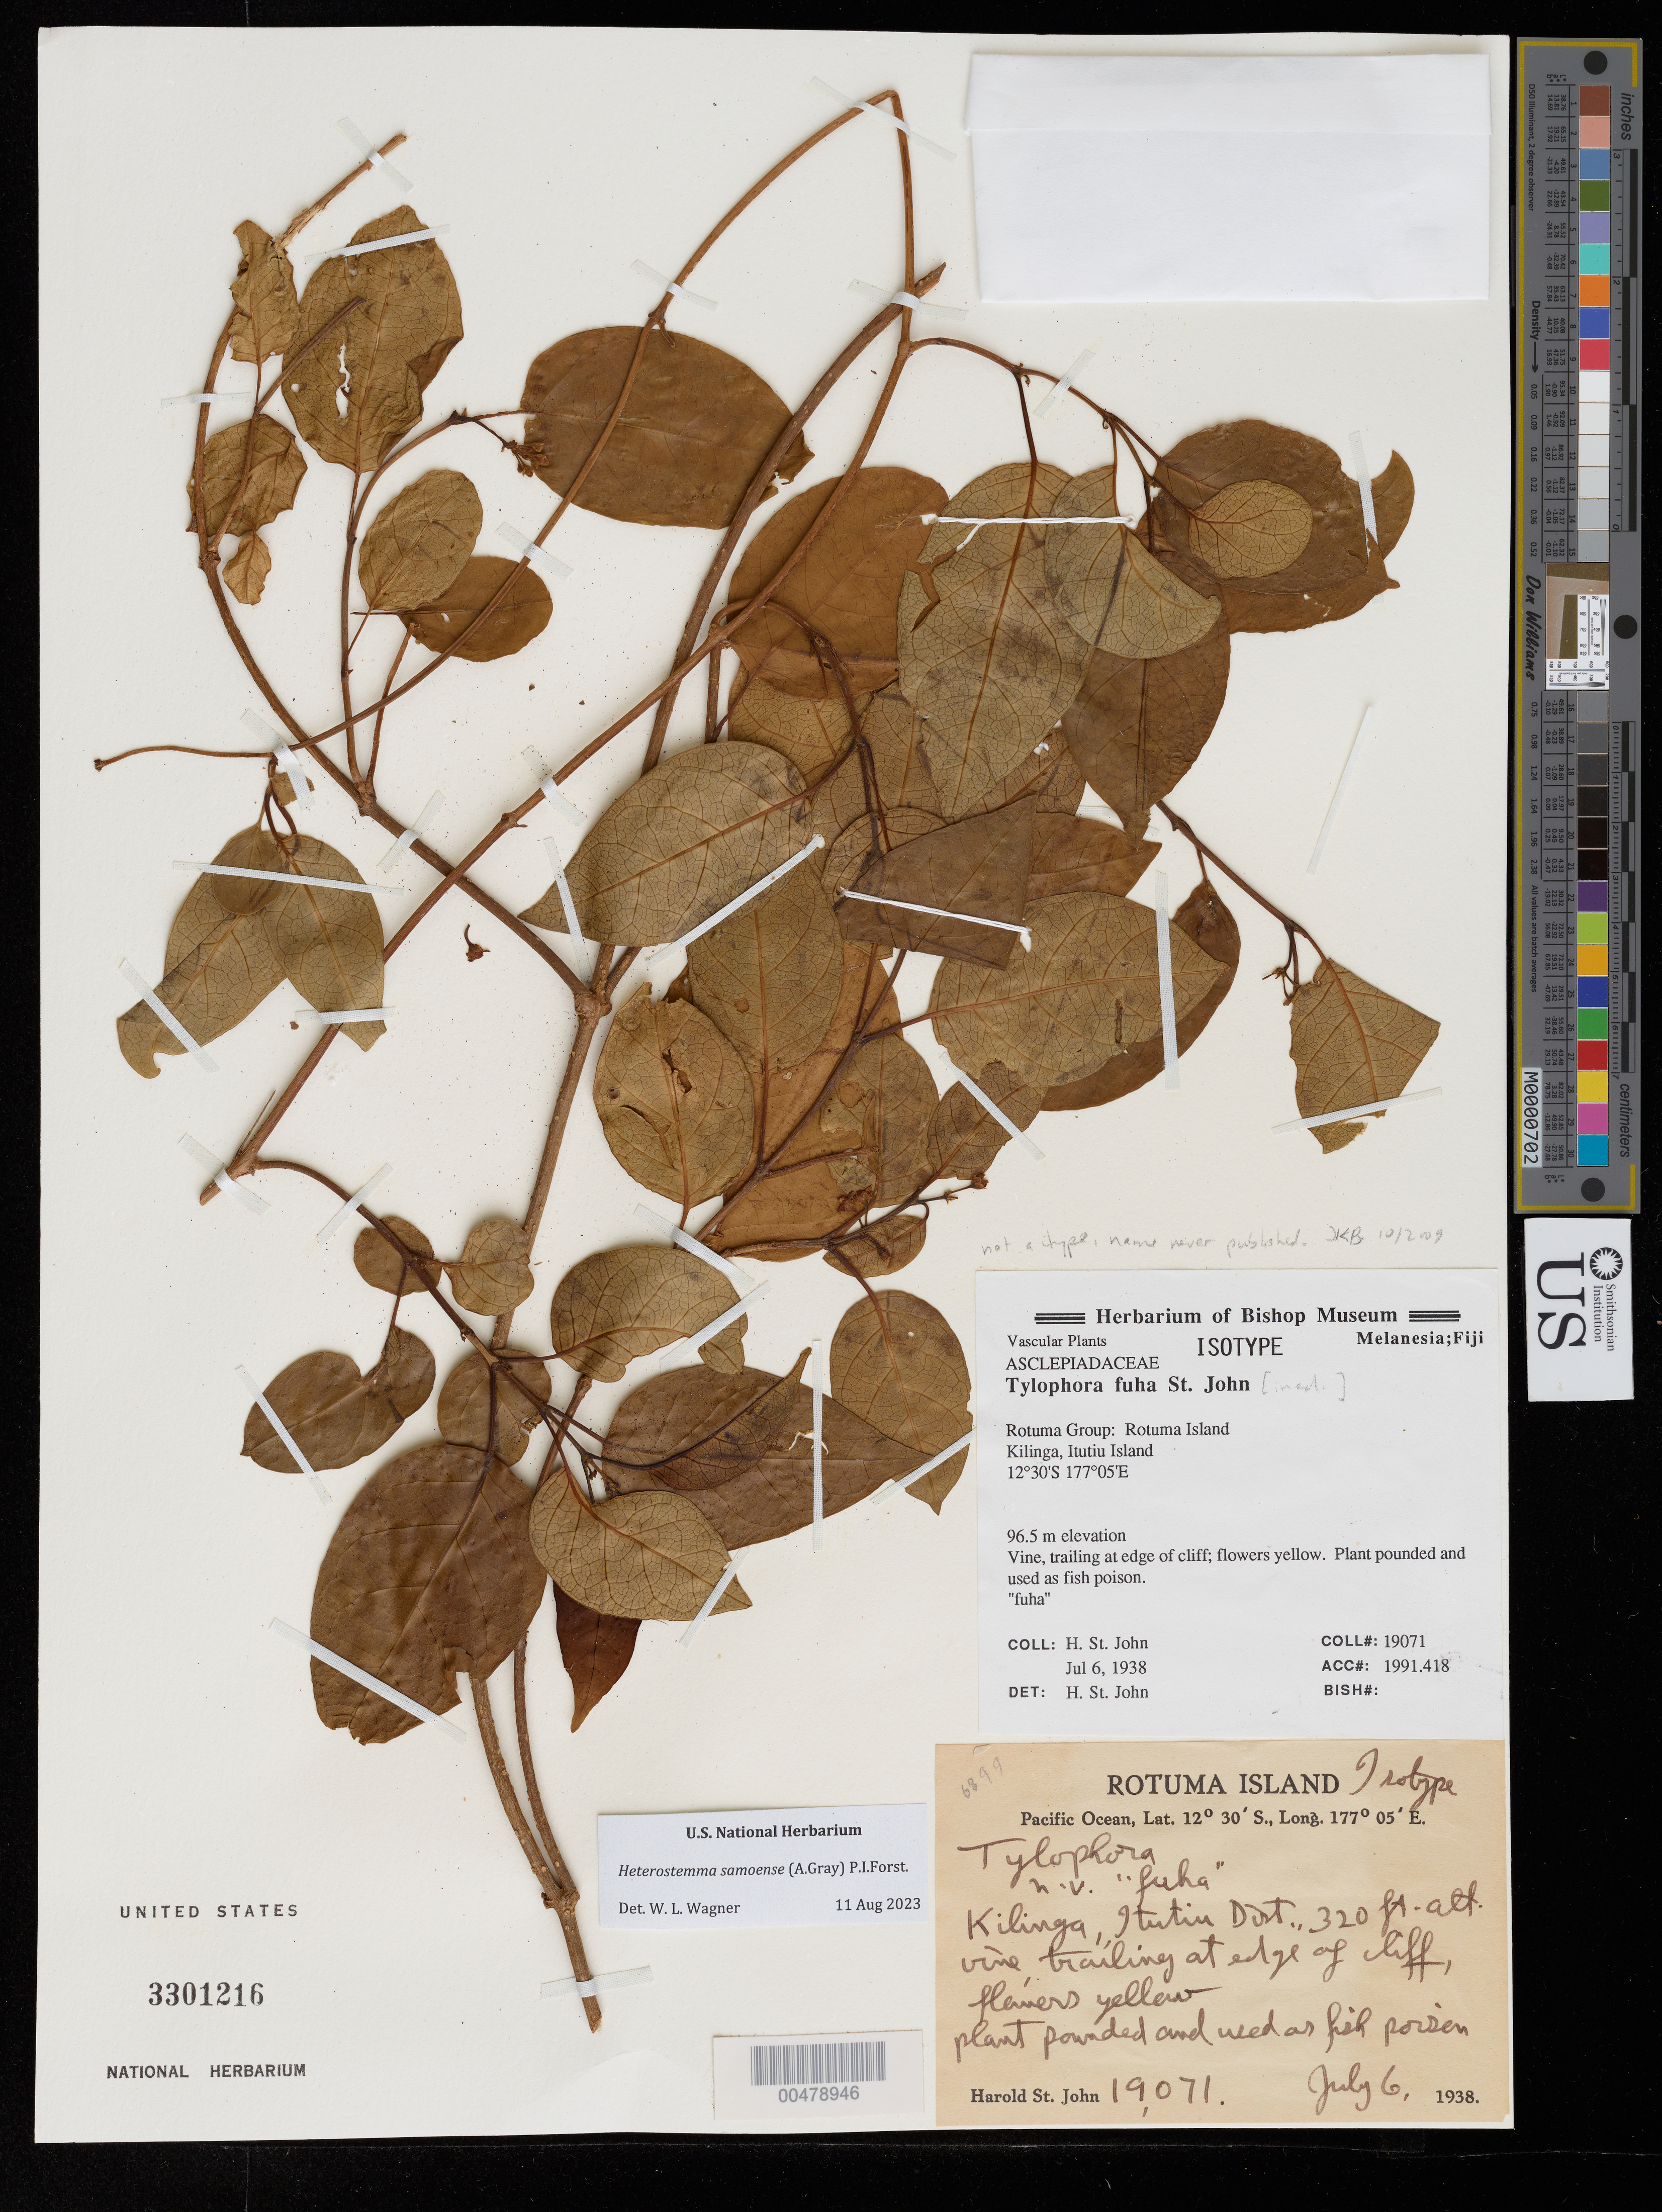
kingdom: Plantae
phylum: Tracheophyta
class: Magnoliopsida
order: Gentianales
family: Apocynaceae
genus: Heterostemma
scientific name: Heterostemma samoense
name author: (A. Gray) P.I. Forst.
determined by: Wagner, W. L., (BOT), Smithsonian Institution - National Museum of Natural History (UNITED STATES)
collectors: H. St. John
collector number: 19071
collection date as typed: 06 Jul 1938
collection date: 1938-07-06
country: Fiji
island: Rotuma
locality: Kilanga. Itutiu.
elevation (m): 98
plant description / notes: Annotated as isotype of Tylophora fuha St. John, ined. name apparently never published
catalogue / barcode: US 3301216